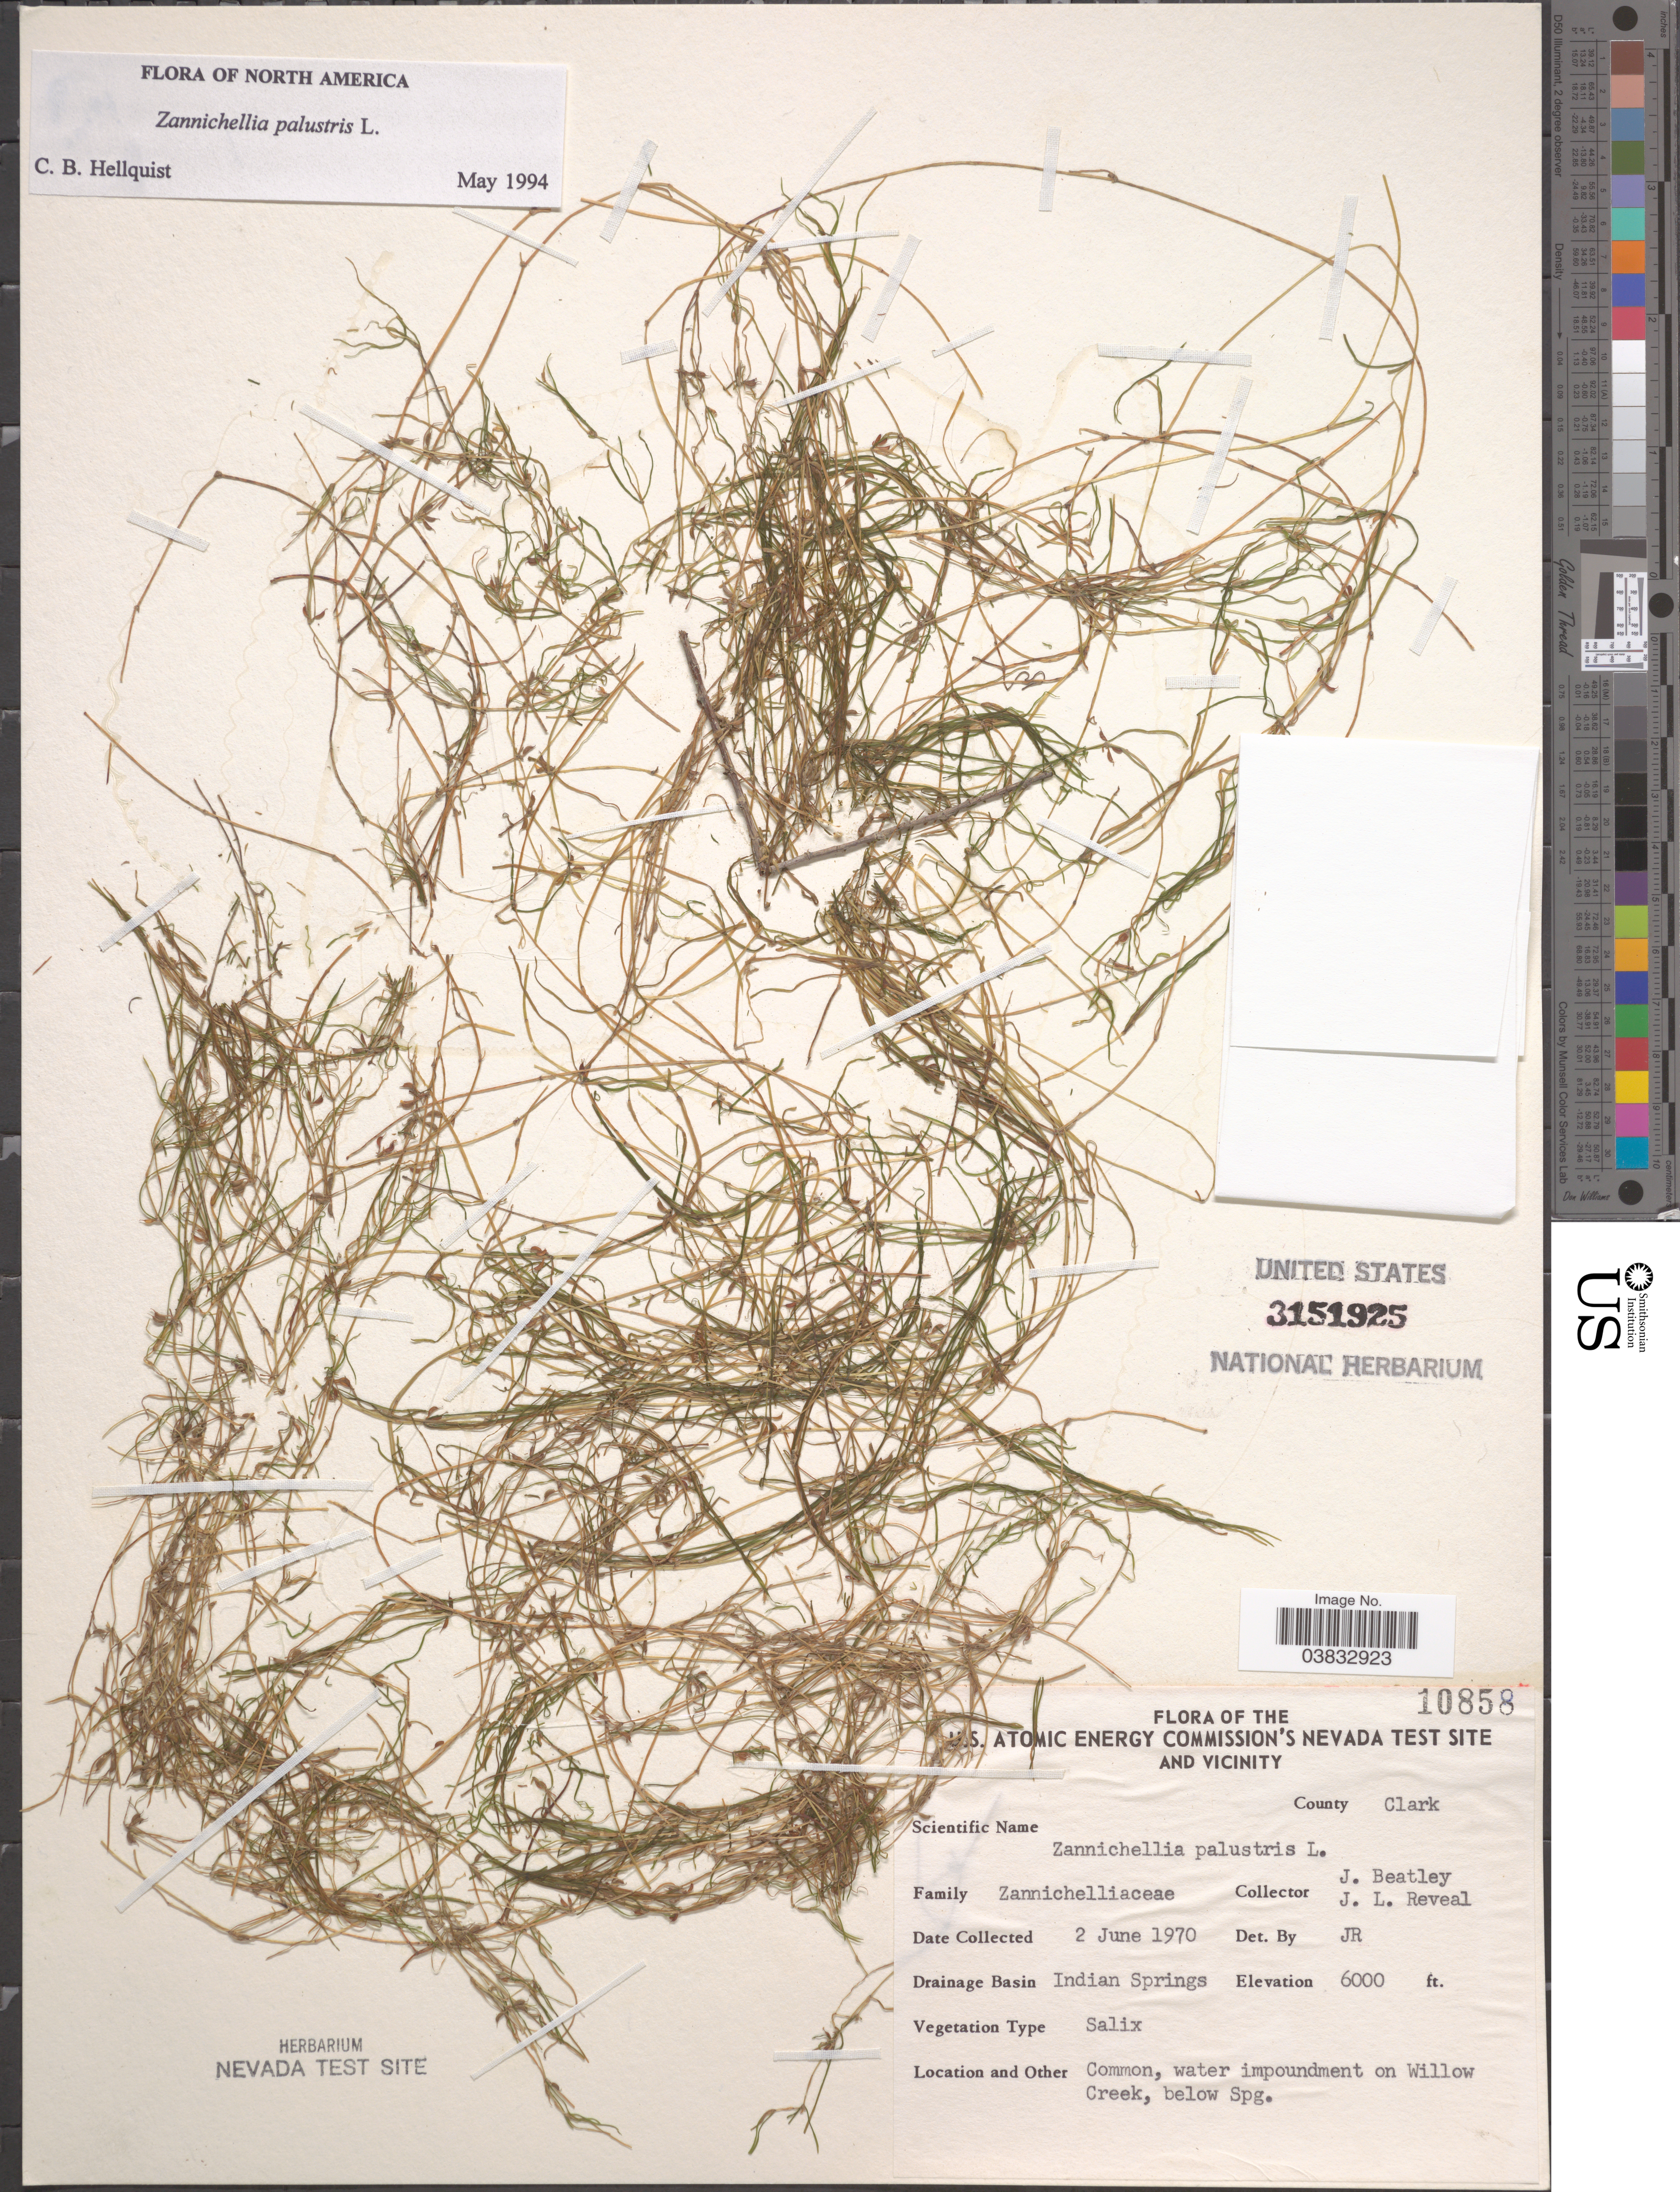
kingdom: Plantae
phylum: Tracheophyta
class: Liliopsida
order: Alismatales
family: Potamogetonaceae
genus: Zannichellia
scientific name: Zannichellia palustris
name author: L.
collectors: J. C. Beatley & J. L. Reveal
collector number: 10858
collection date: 1970-06-02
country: United States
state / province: Nevada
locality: U.S. Atomic Energy Commission's Nevada Test Site and vicinity. County Clark. Drainage Basin Indian Springs. On Willow Creek, below Spg.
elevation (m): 1829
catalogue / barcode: US 3151925